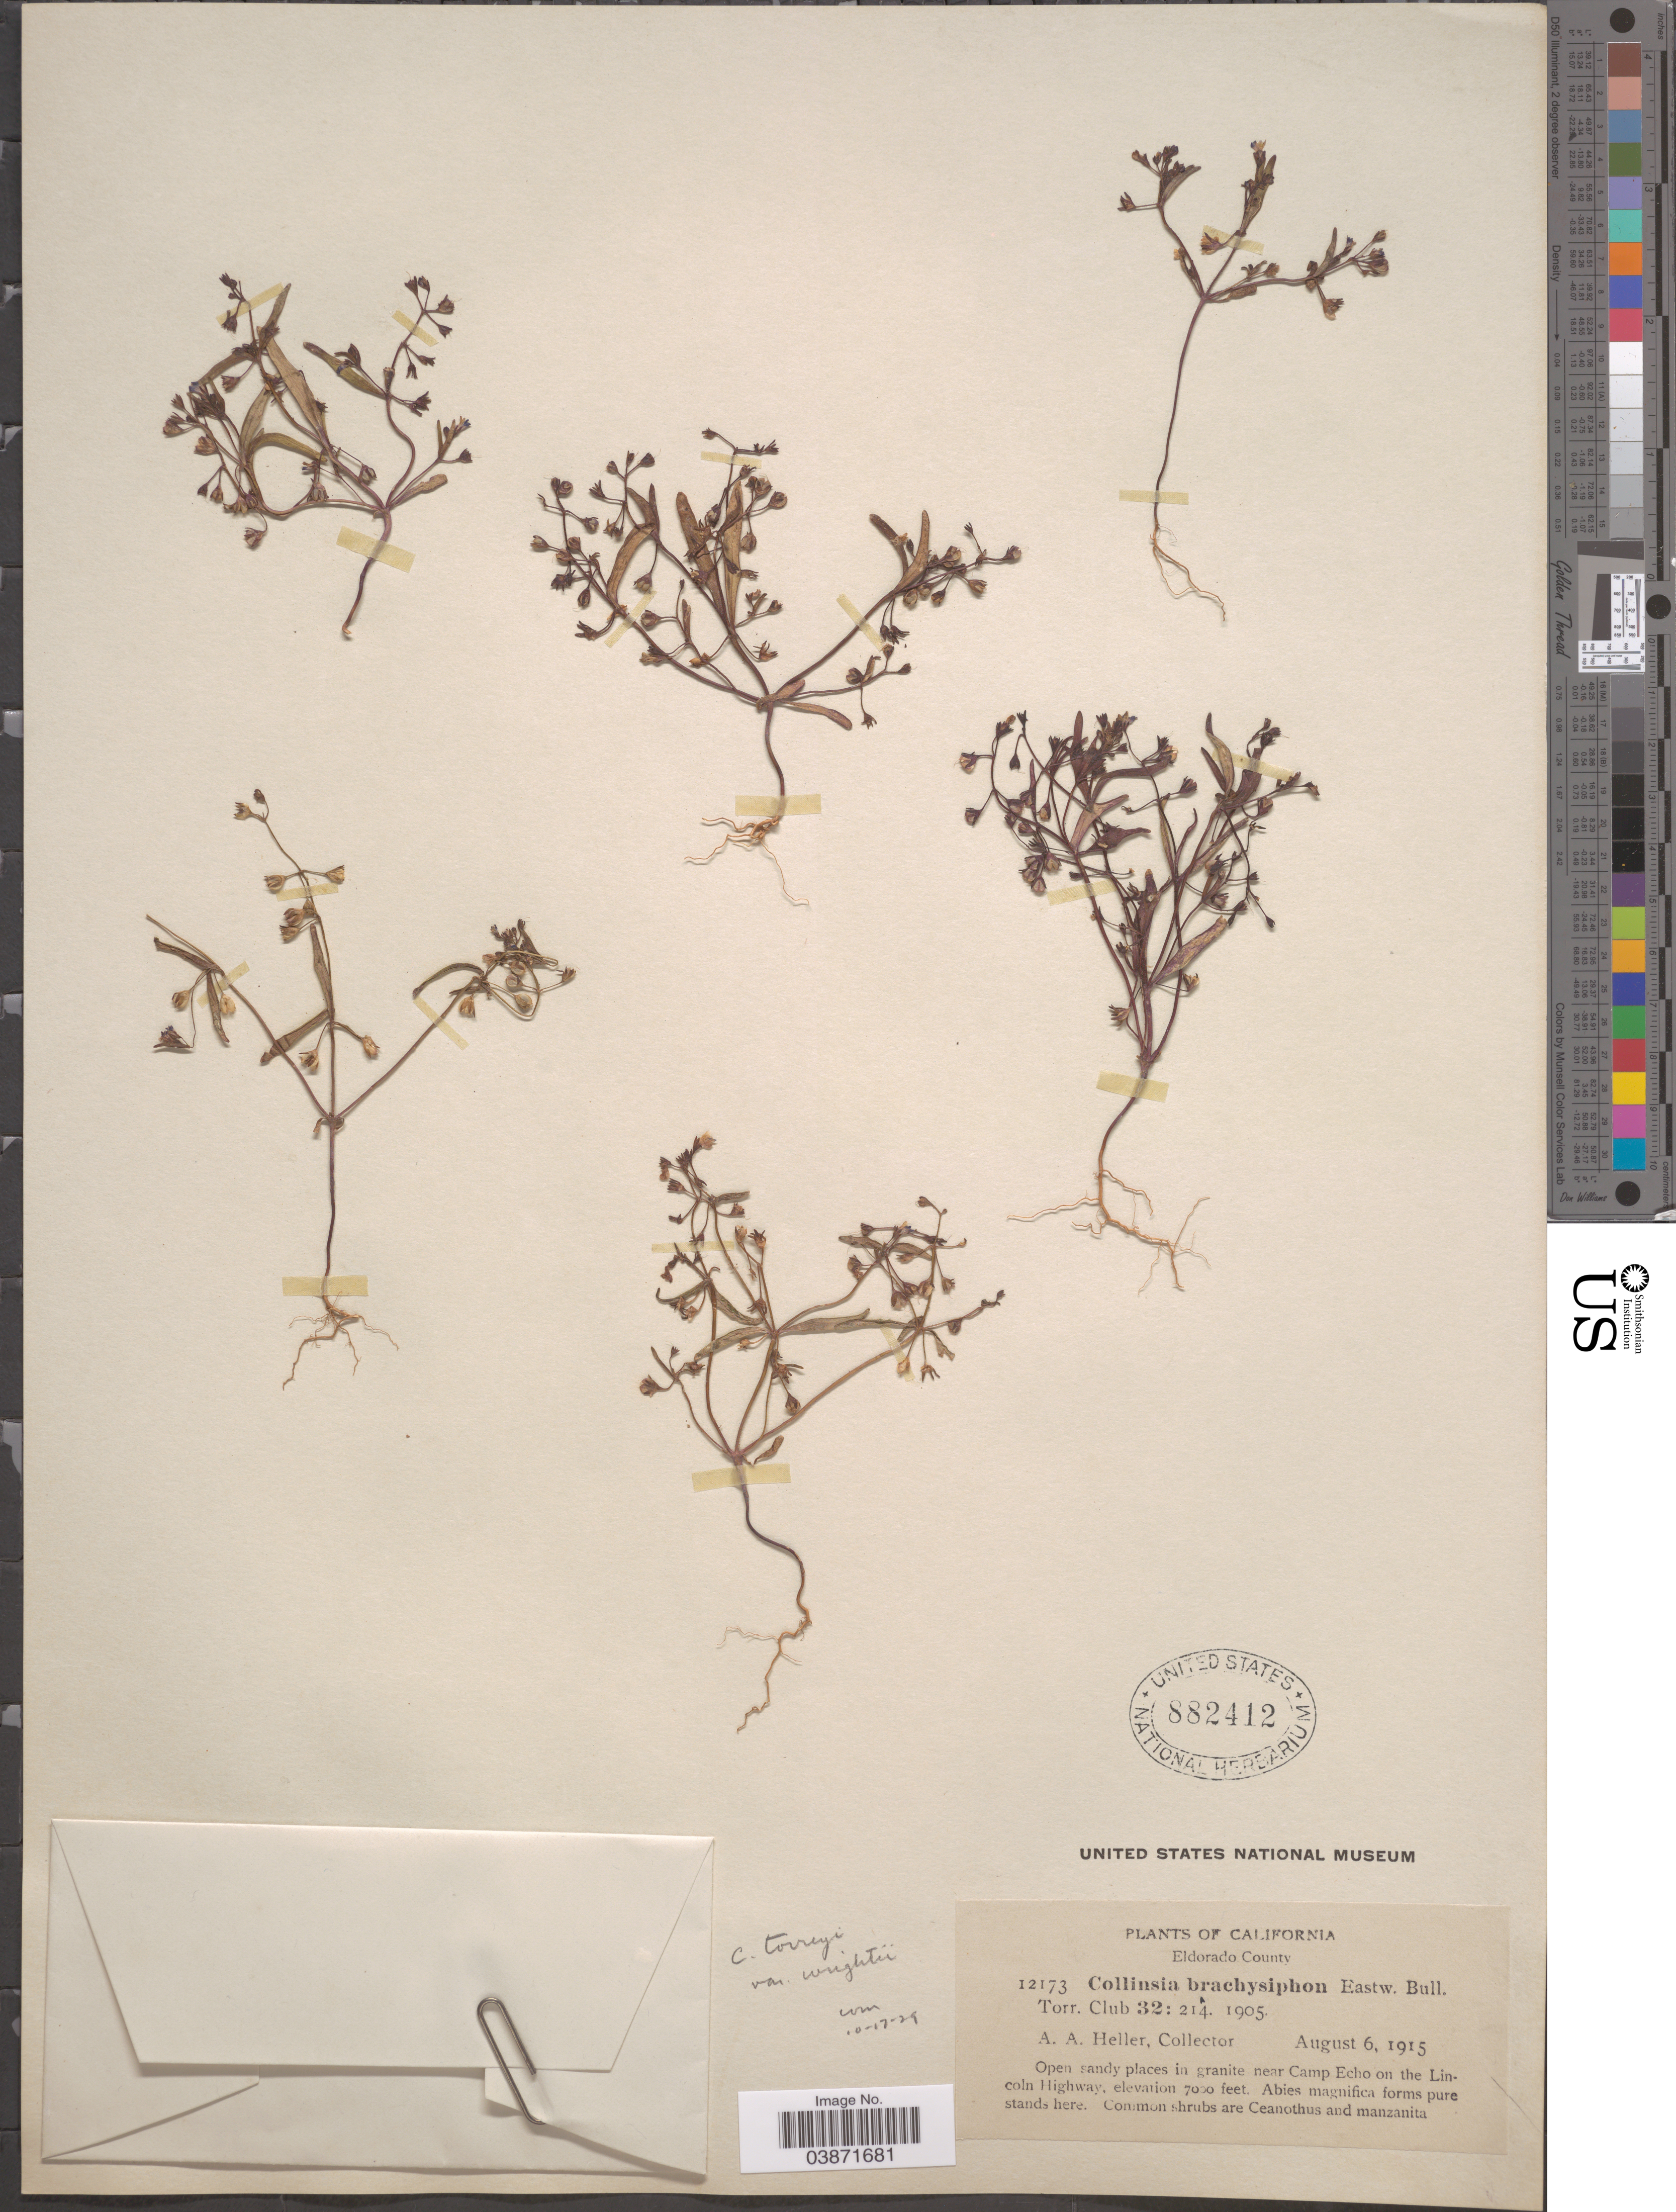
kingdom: Plantae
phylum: Tracheophyta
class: Magnoliopsida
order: Lamiales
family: Plantaginaceae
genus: Collinsia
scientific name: Collinsia torreyi var. wrightii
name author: A. Gray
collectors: A. A. Heller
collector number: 12173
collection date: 1915-08-06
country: United States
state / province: California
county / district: El Dorado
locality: Eldorado County. Open sandy places in granite near Camp Echo on the Lincoln Highway.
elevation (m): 2134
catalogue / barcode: US 882412